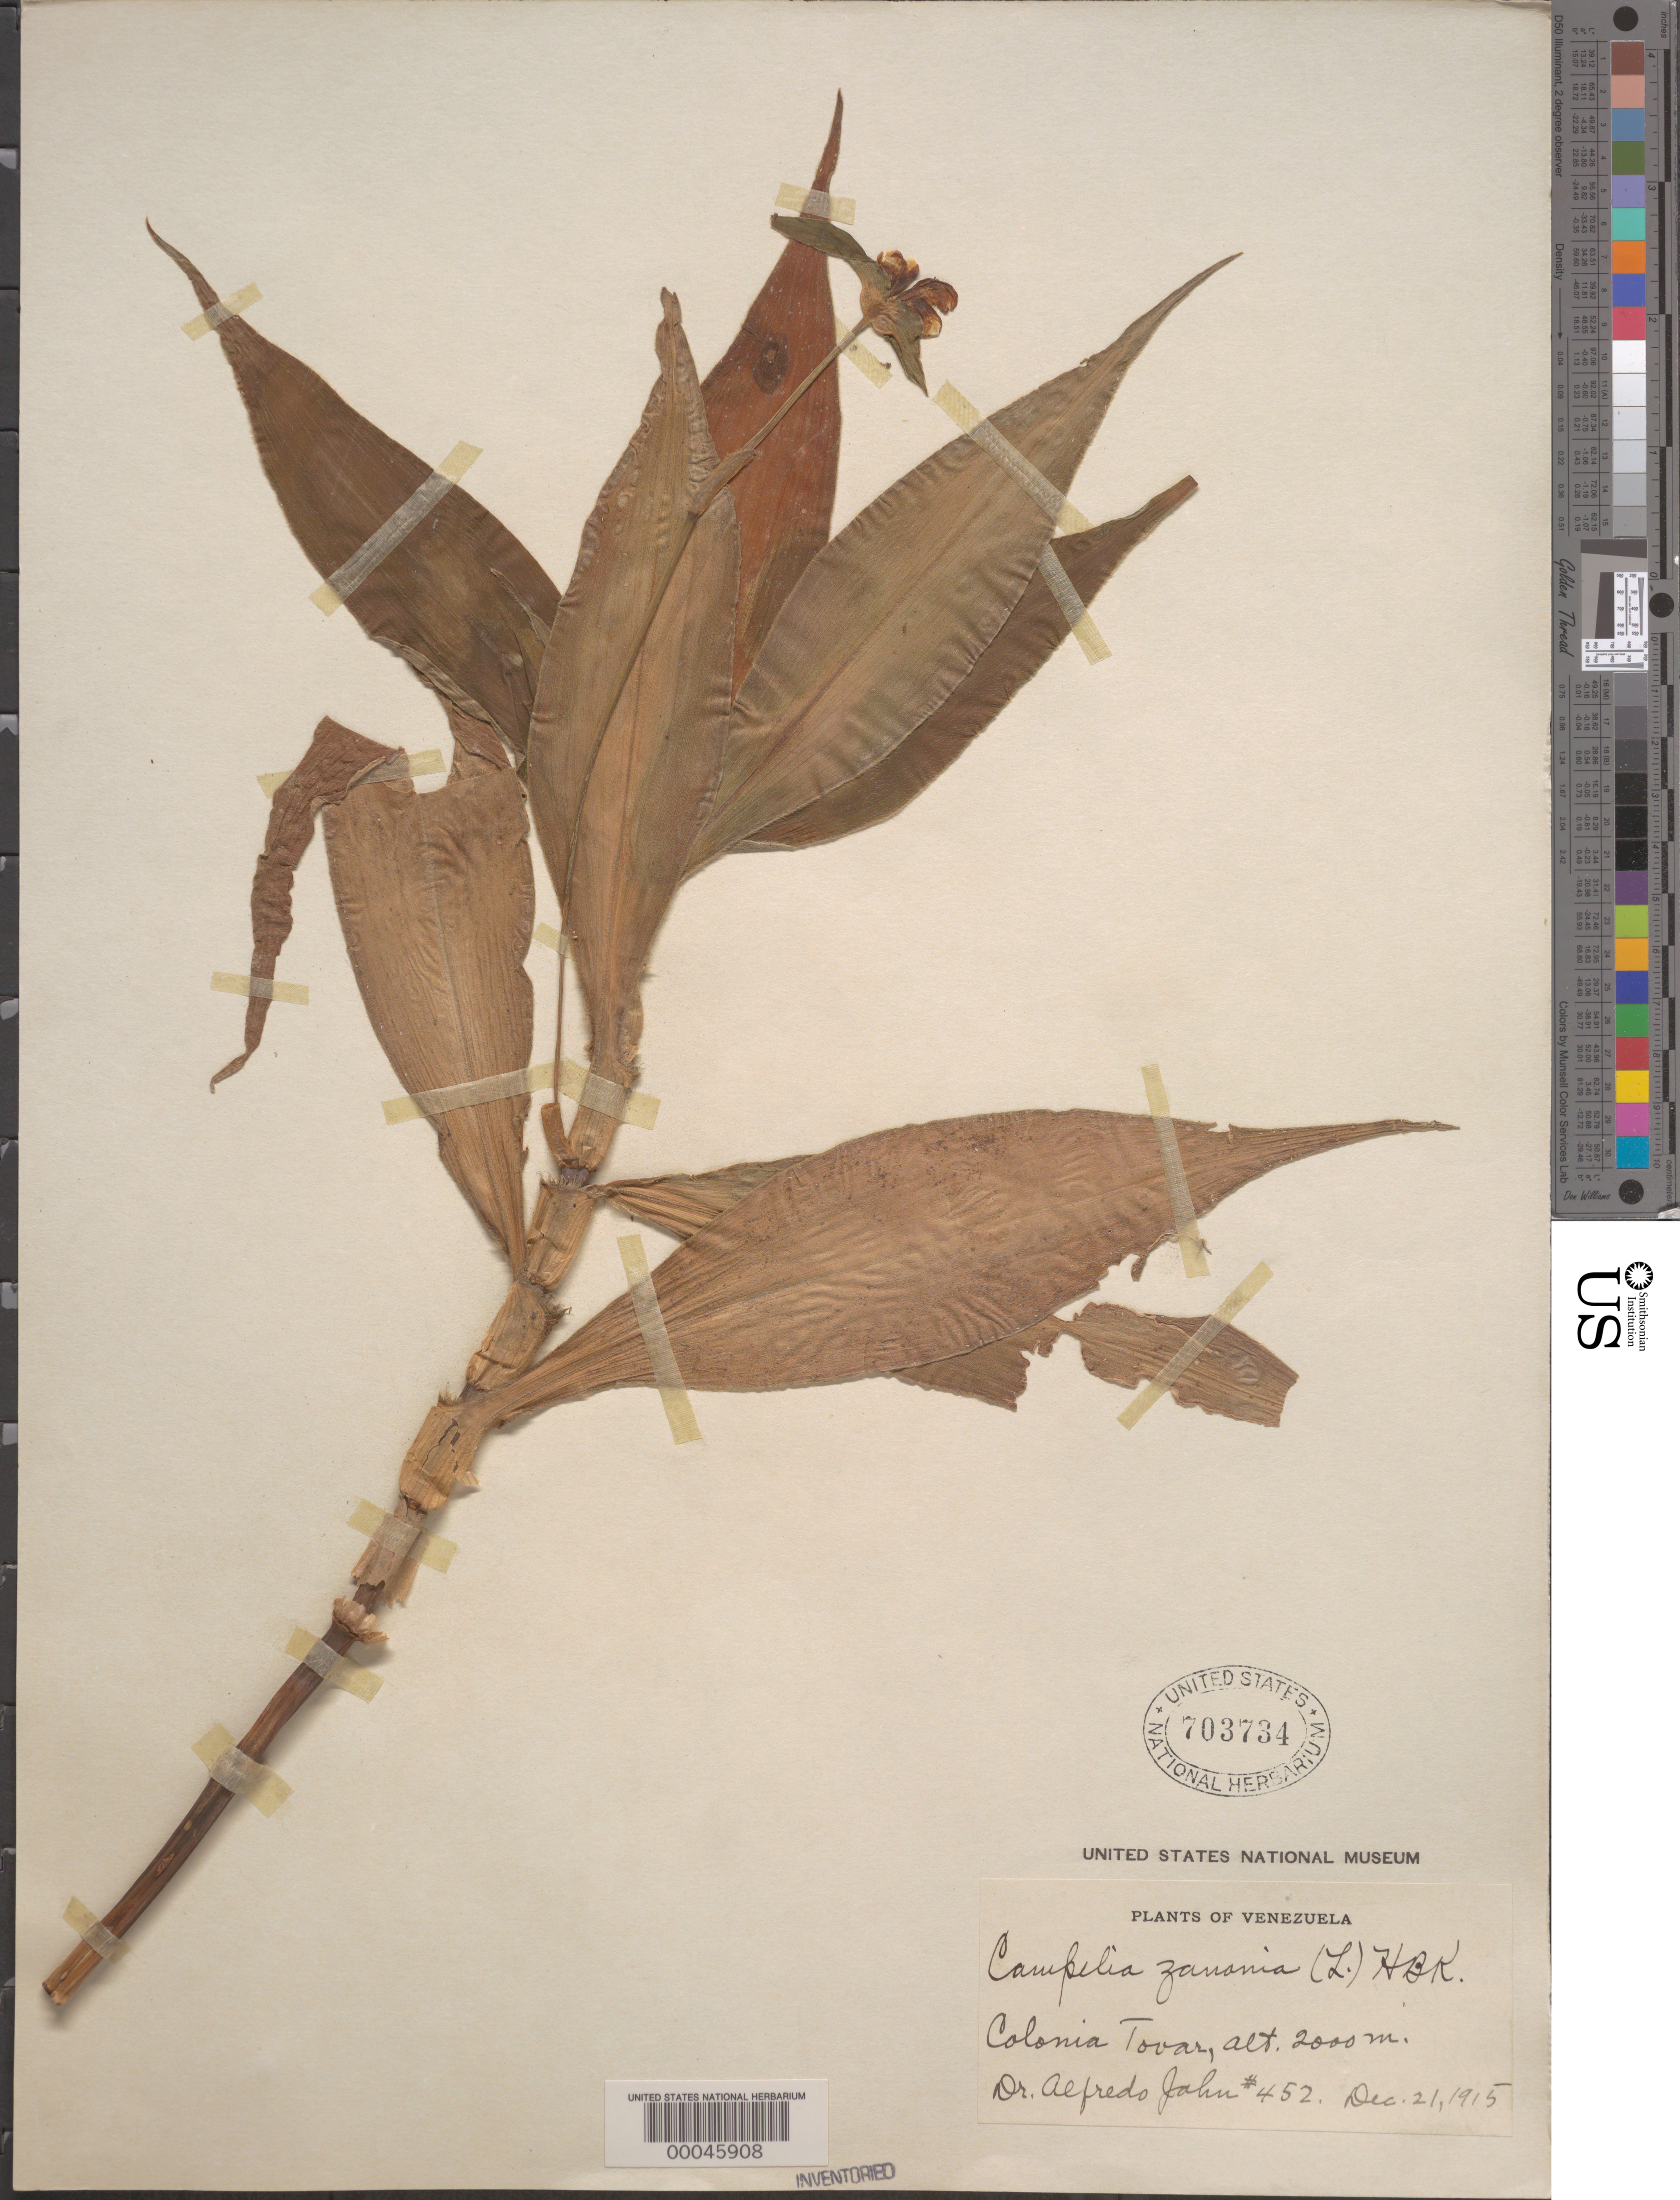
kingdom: Plantae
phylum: Tracheophyta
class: Liliopsida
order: Commelinales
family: Commelinaceae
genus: Tradescantia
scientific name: Tradescantia zanonia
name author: (L.) Sw.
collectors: A. Jahn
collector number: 452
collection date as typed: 21 Dec 1915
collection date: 1915-12-21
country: Venezuela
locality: Colonia tovar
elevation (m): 2000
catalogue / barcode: US 703734